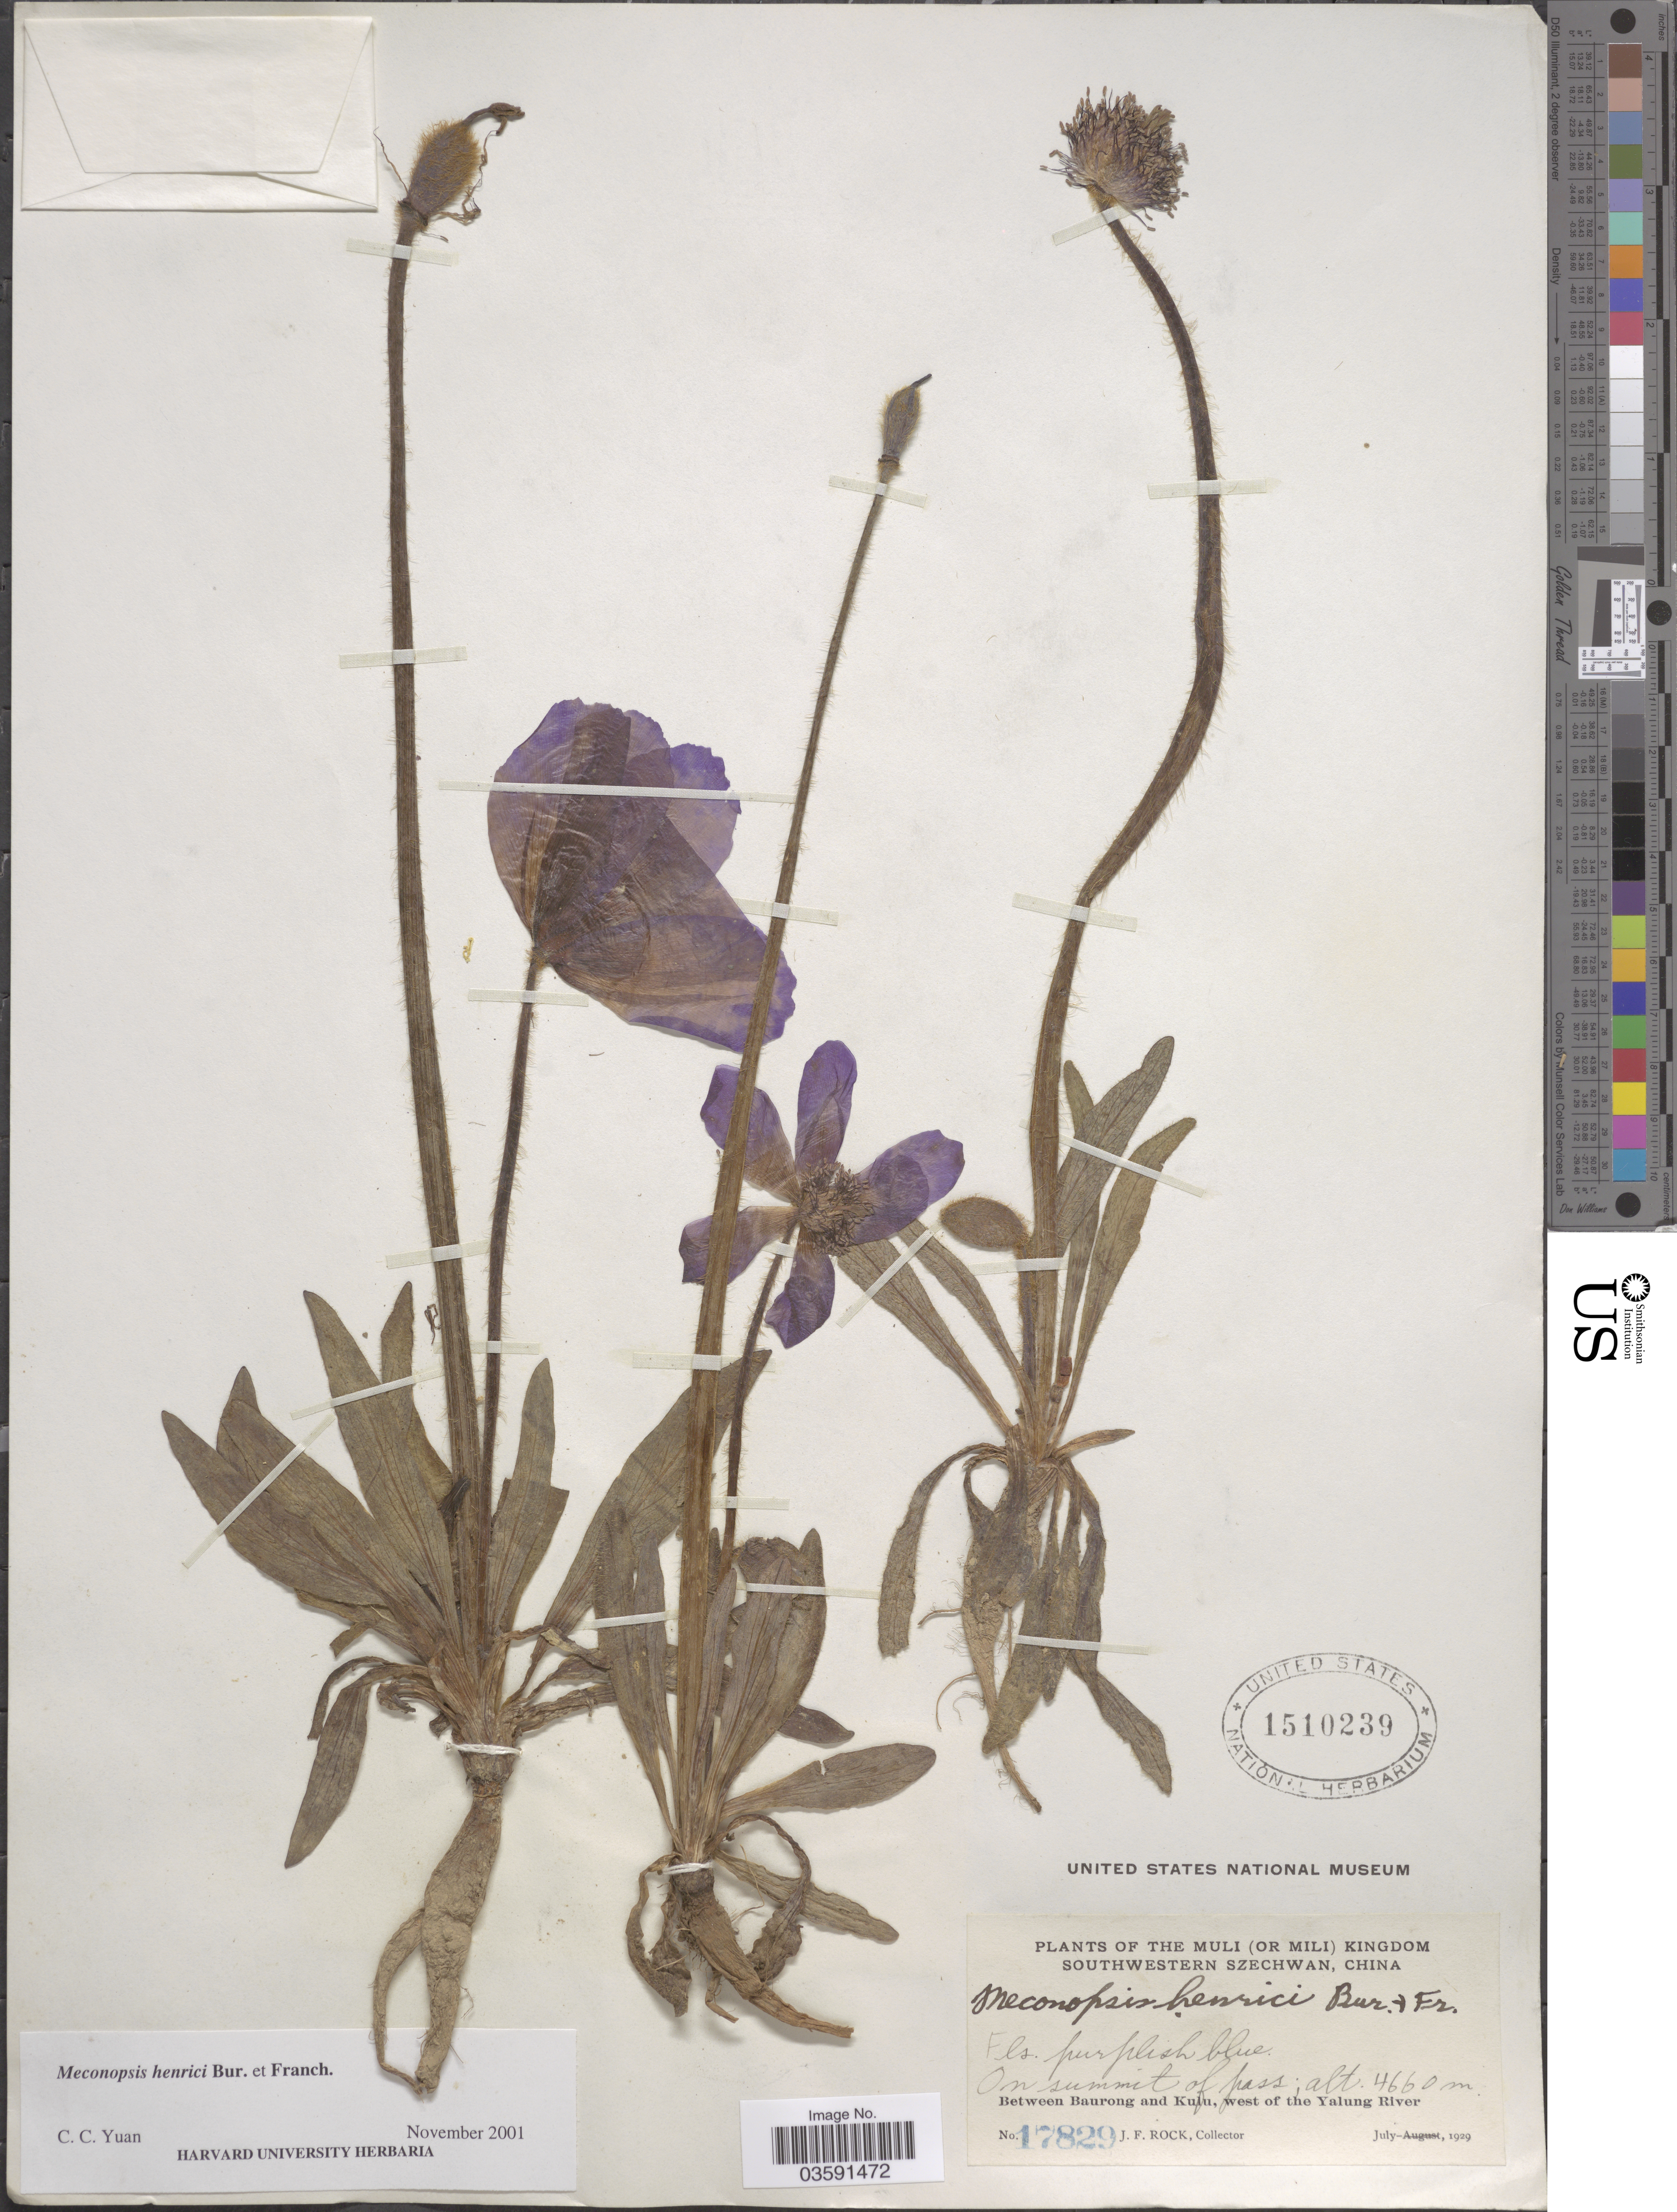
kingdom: Plantae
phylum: Tracheophyta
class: Magnoliopsida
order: Ranunculales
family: Papaveraceae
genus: Meconopsis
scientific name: Meconopsis henrici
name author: Bureau & Franch.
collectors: J. Rock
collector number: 17829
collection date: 1929-07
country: China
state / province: Sichuan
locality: The Muli (or Mili) Kingdom. Southwestern Szechwan. On summit of pass. Between Baurong and Kulu, west of the Yalung River.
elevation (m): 4660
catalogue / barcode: US 1510239